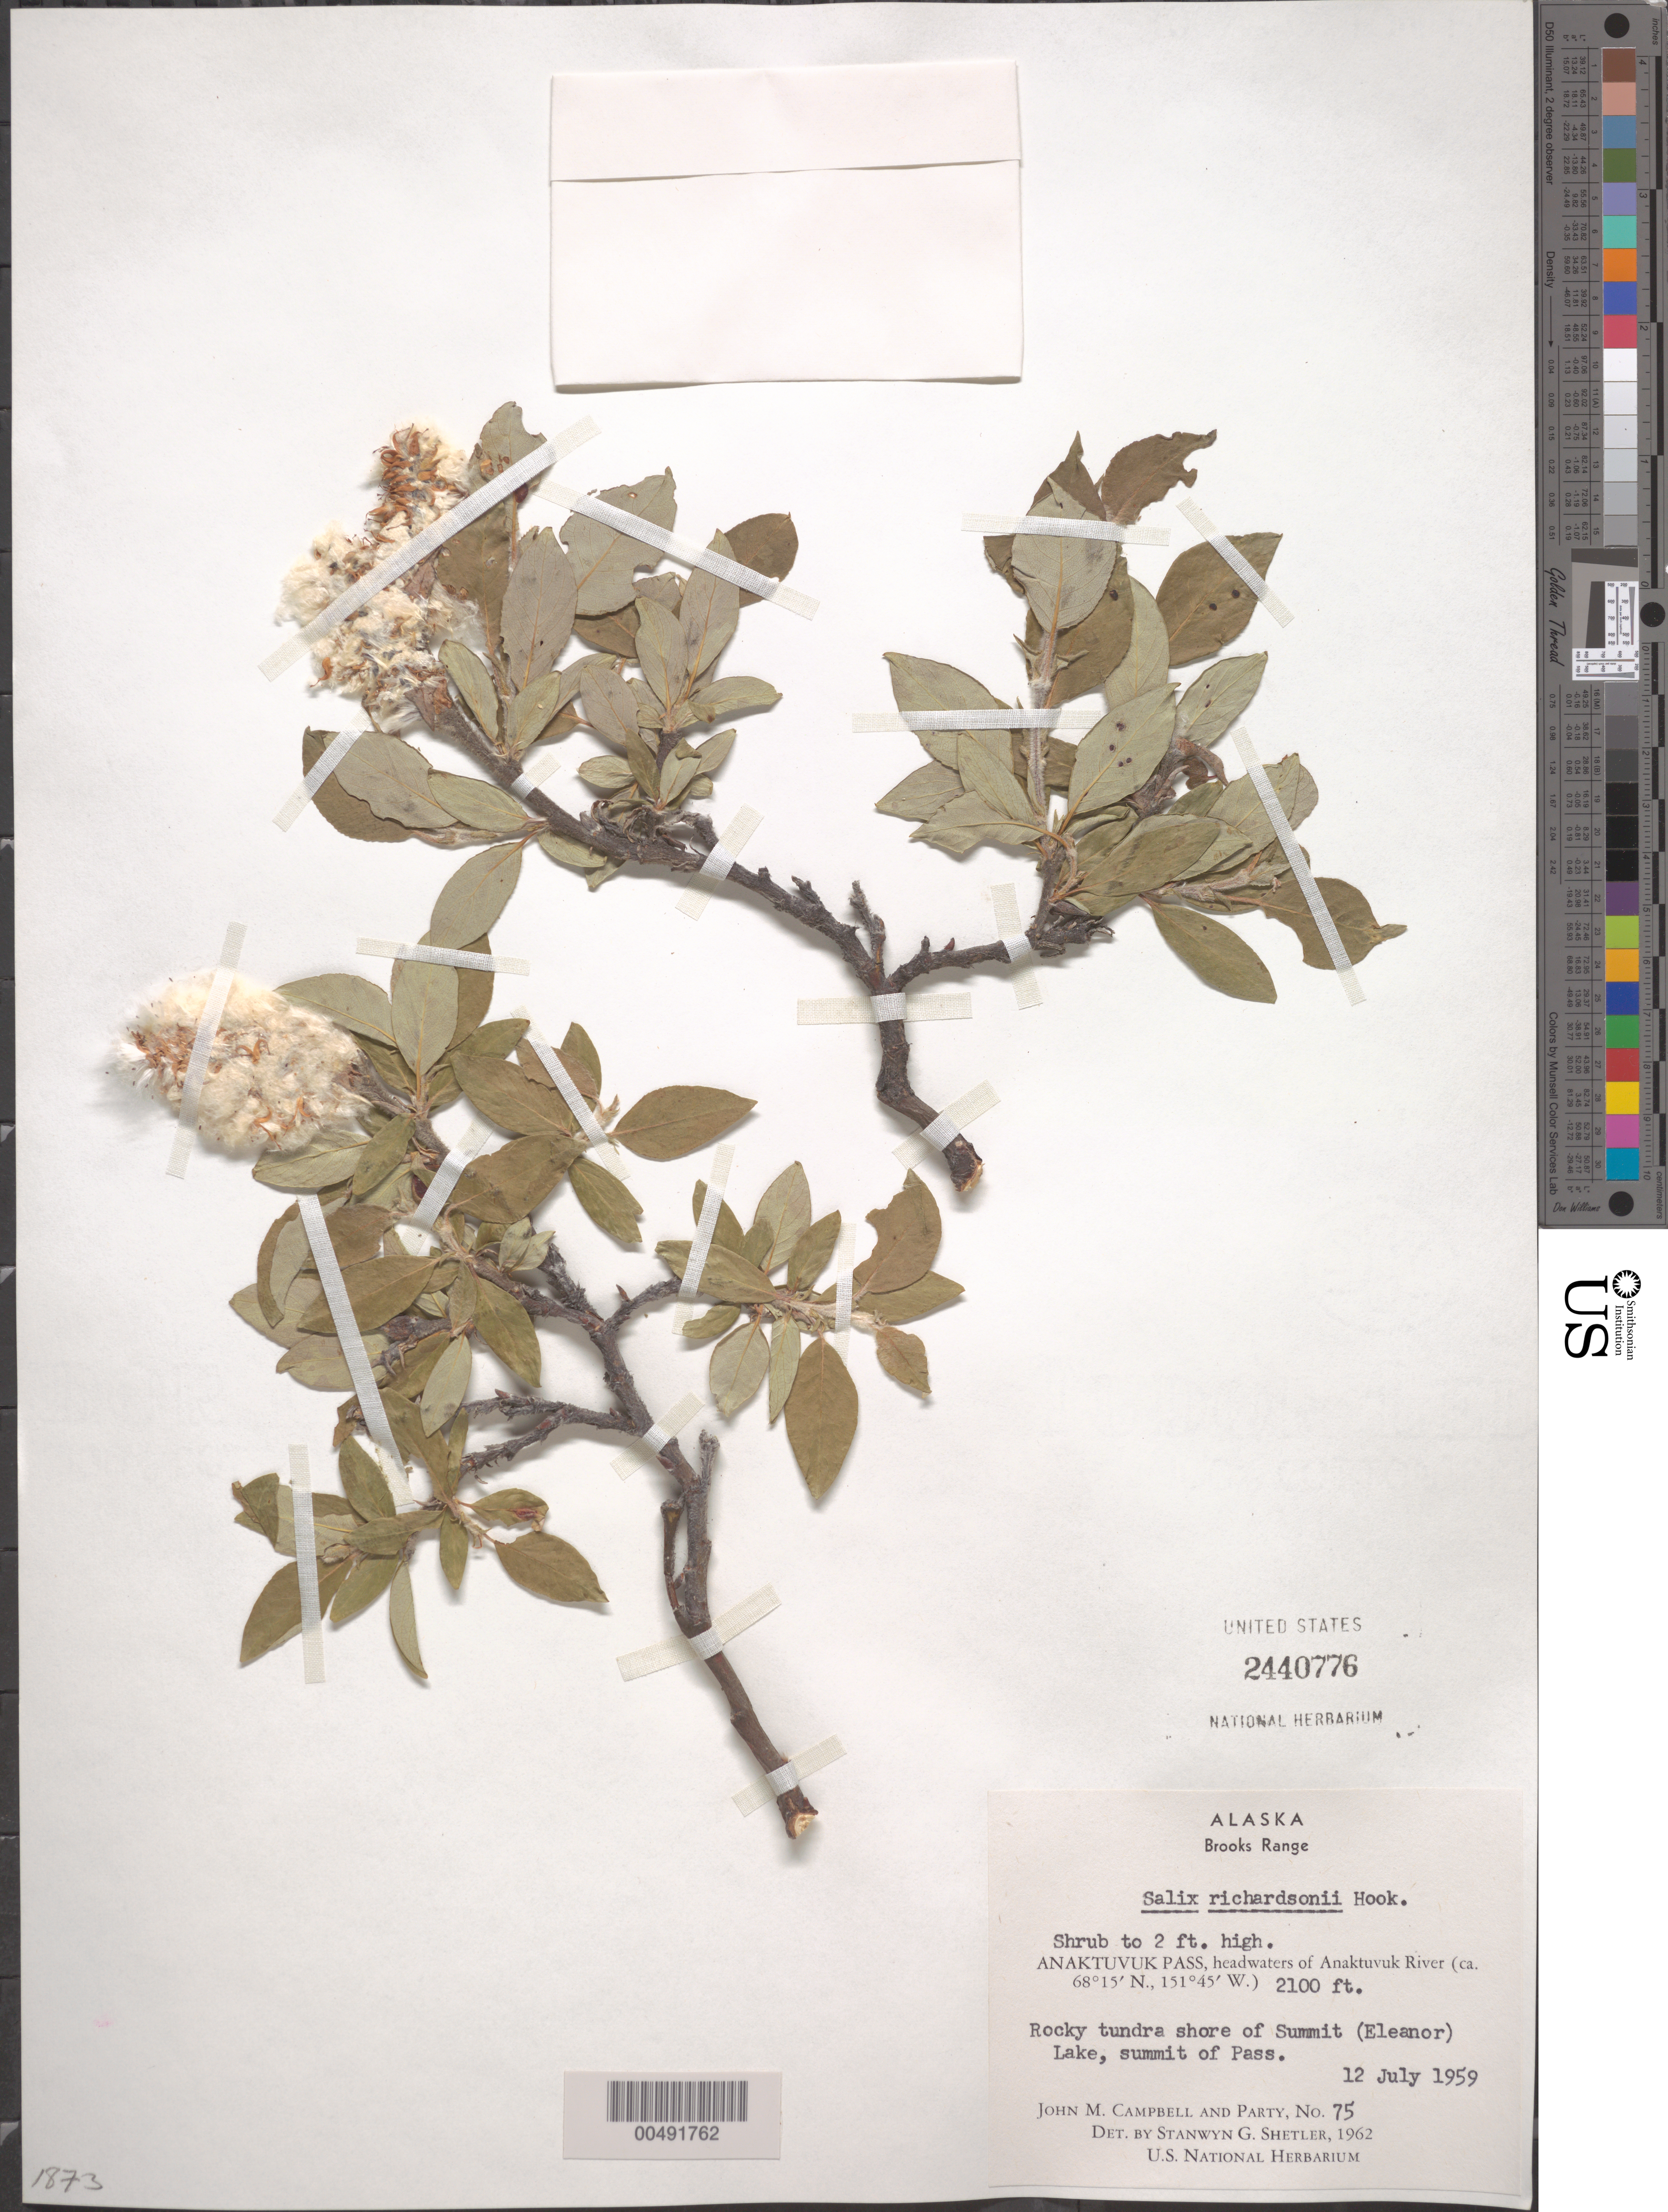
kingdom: Plantae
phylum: Tracheophyta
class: Magnoliopsida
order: Malpighiales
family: Salicaceae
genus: Salix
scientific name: Salix richardsonii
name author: Hook.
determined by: Shetler, Stanwyn G., (US), NMNH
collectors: J. M. Campbell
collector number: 75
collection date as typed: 12 Jul 1959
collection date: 1959-07-12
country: United States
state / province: Alaska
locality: Brooks Range, summit of Anaktuvuk Pass, shore of Summit (Eleanor) Lake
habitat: rocky tundra shore of Lake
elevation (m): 640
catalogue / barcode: US 2440776